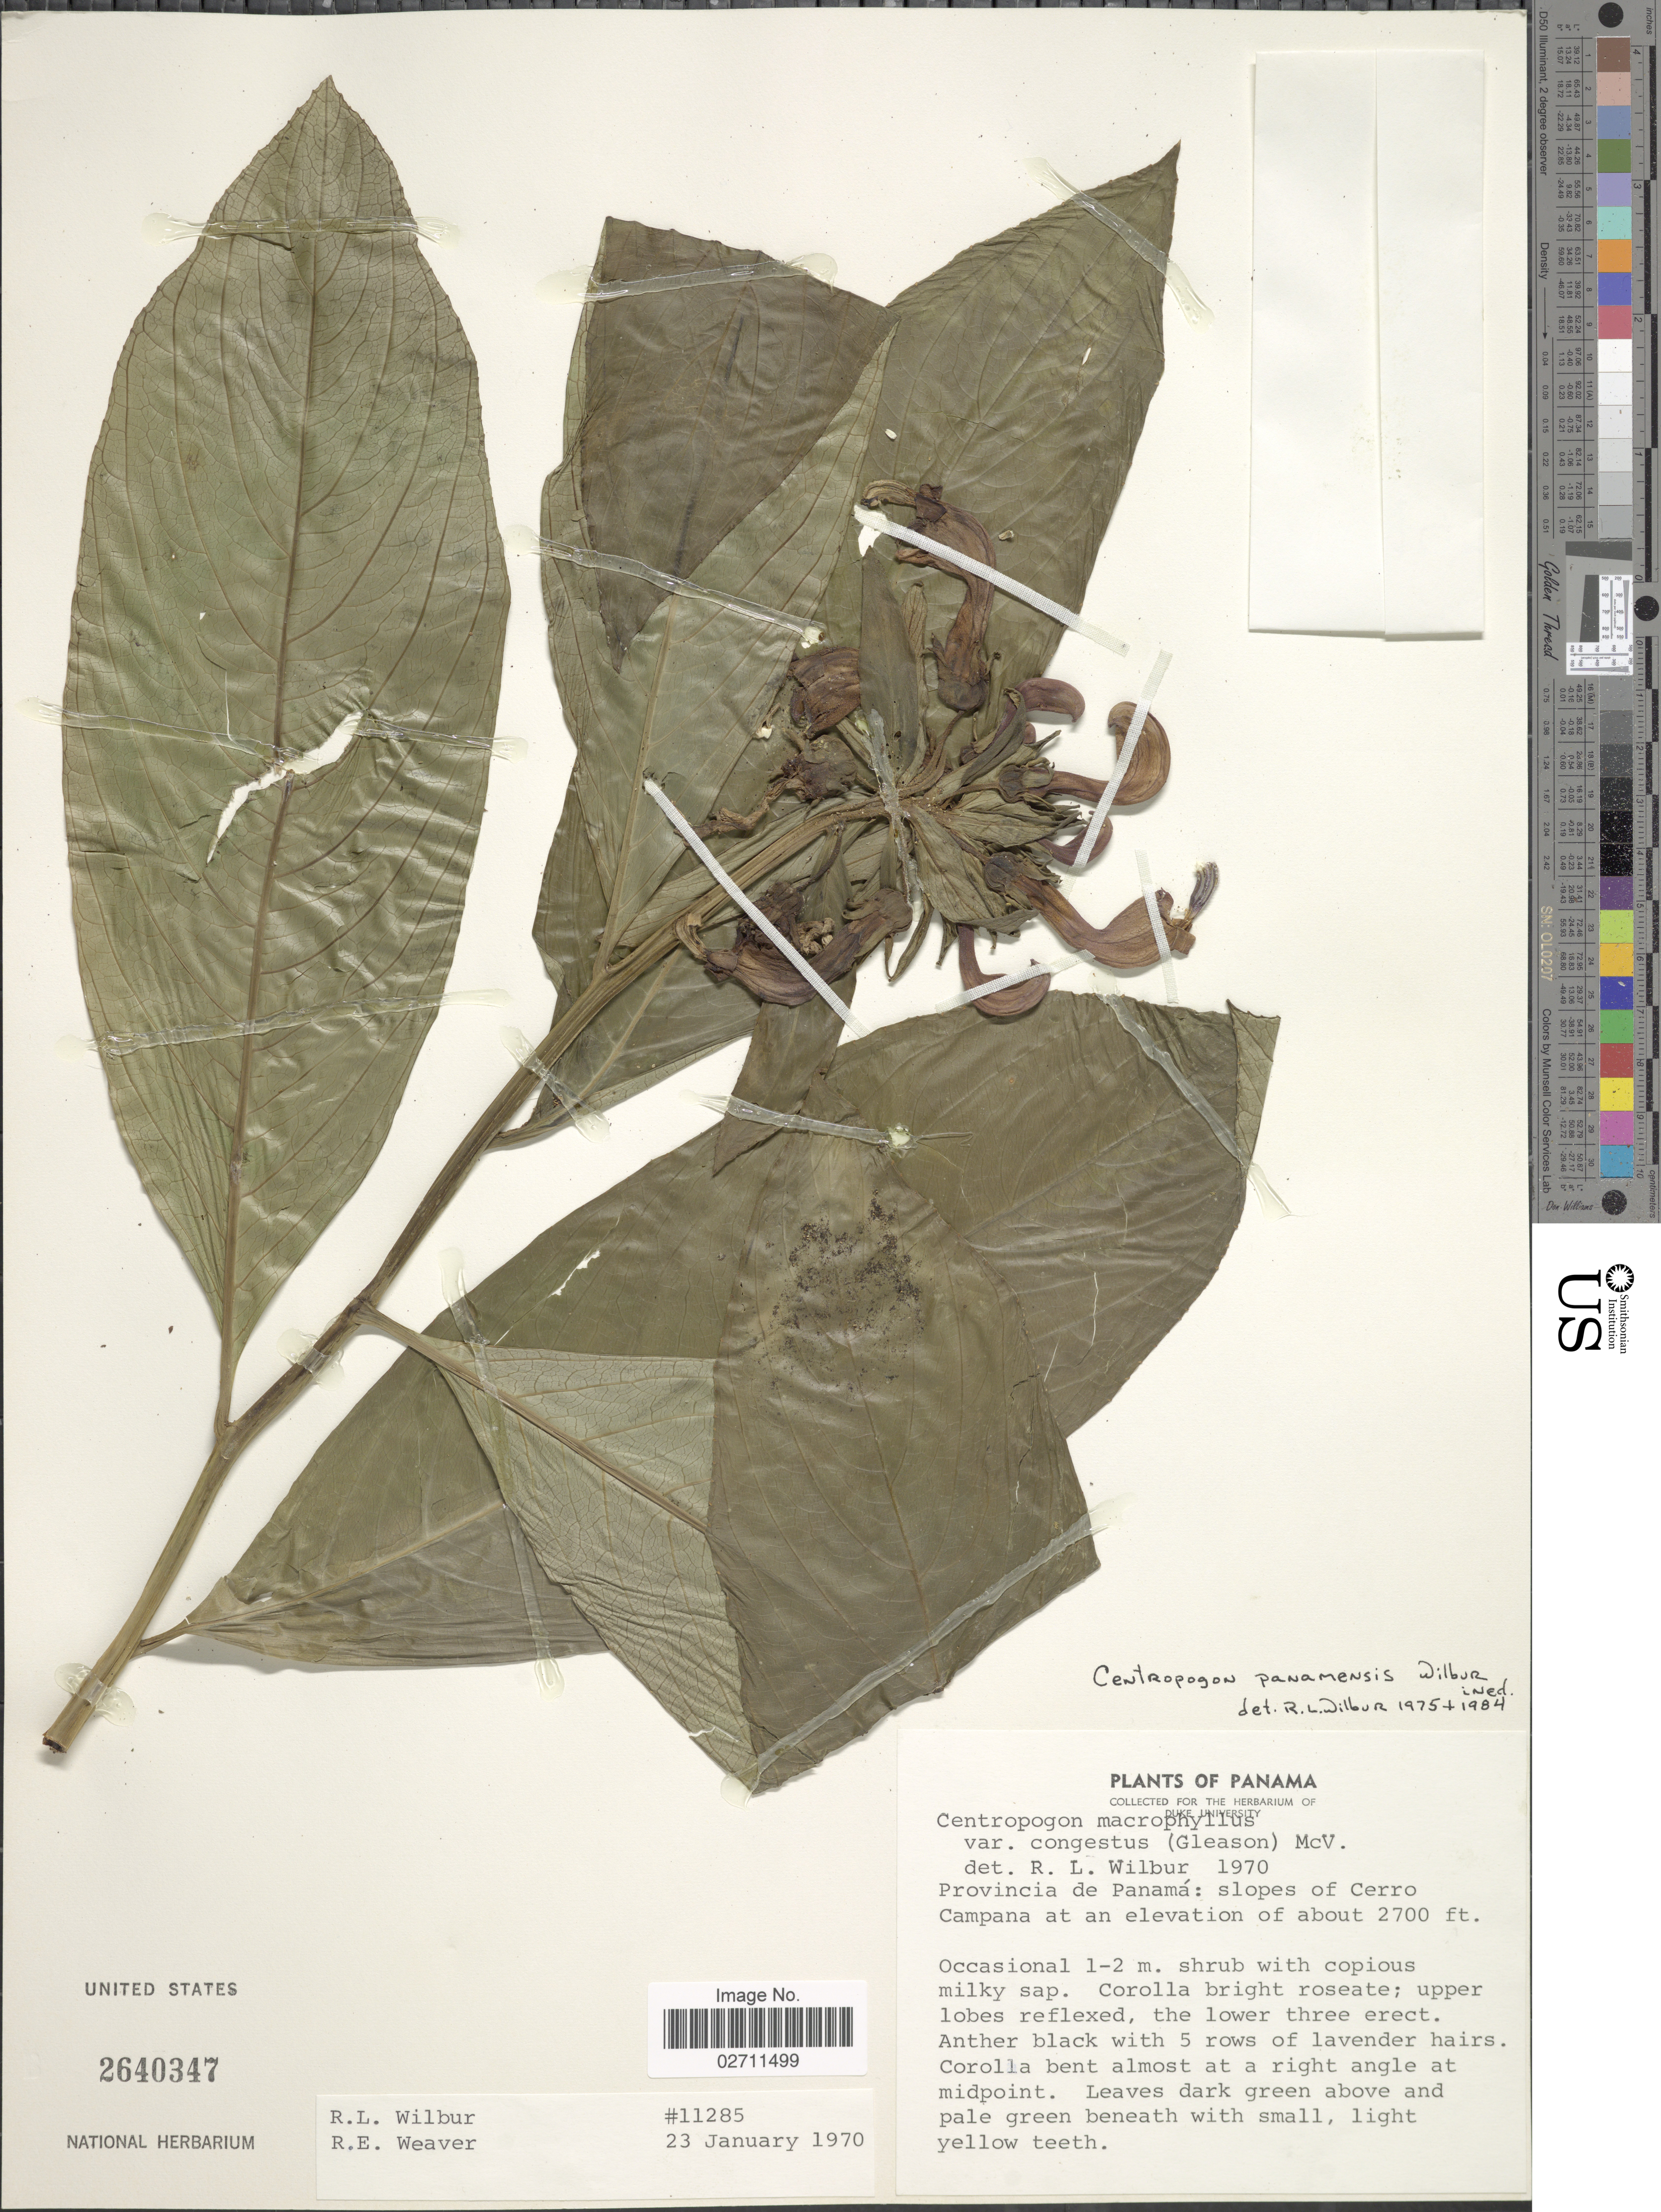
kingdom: Plantae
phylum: Tracheophyta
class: Magnoliopsida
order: Asterales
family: Campanulaceae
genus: Centropogon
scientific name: Centropogon panamensis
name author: Wilbur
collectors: R. L. Wilbur & R. E. Weaver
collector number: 11285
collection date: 1970-01-23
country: Panama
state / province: Panamá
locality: Slopes of Cerro Campana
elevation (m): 823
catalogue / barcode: US 2640347